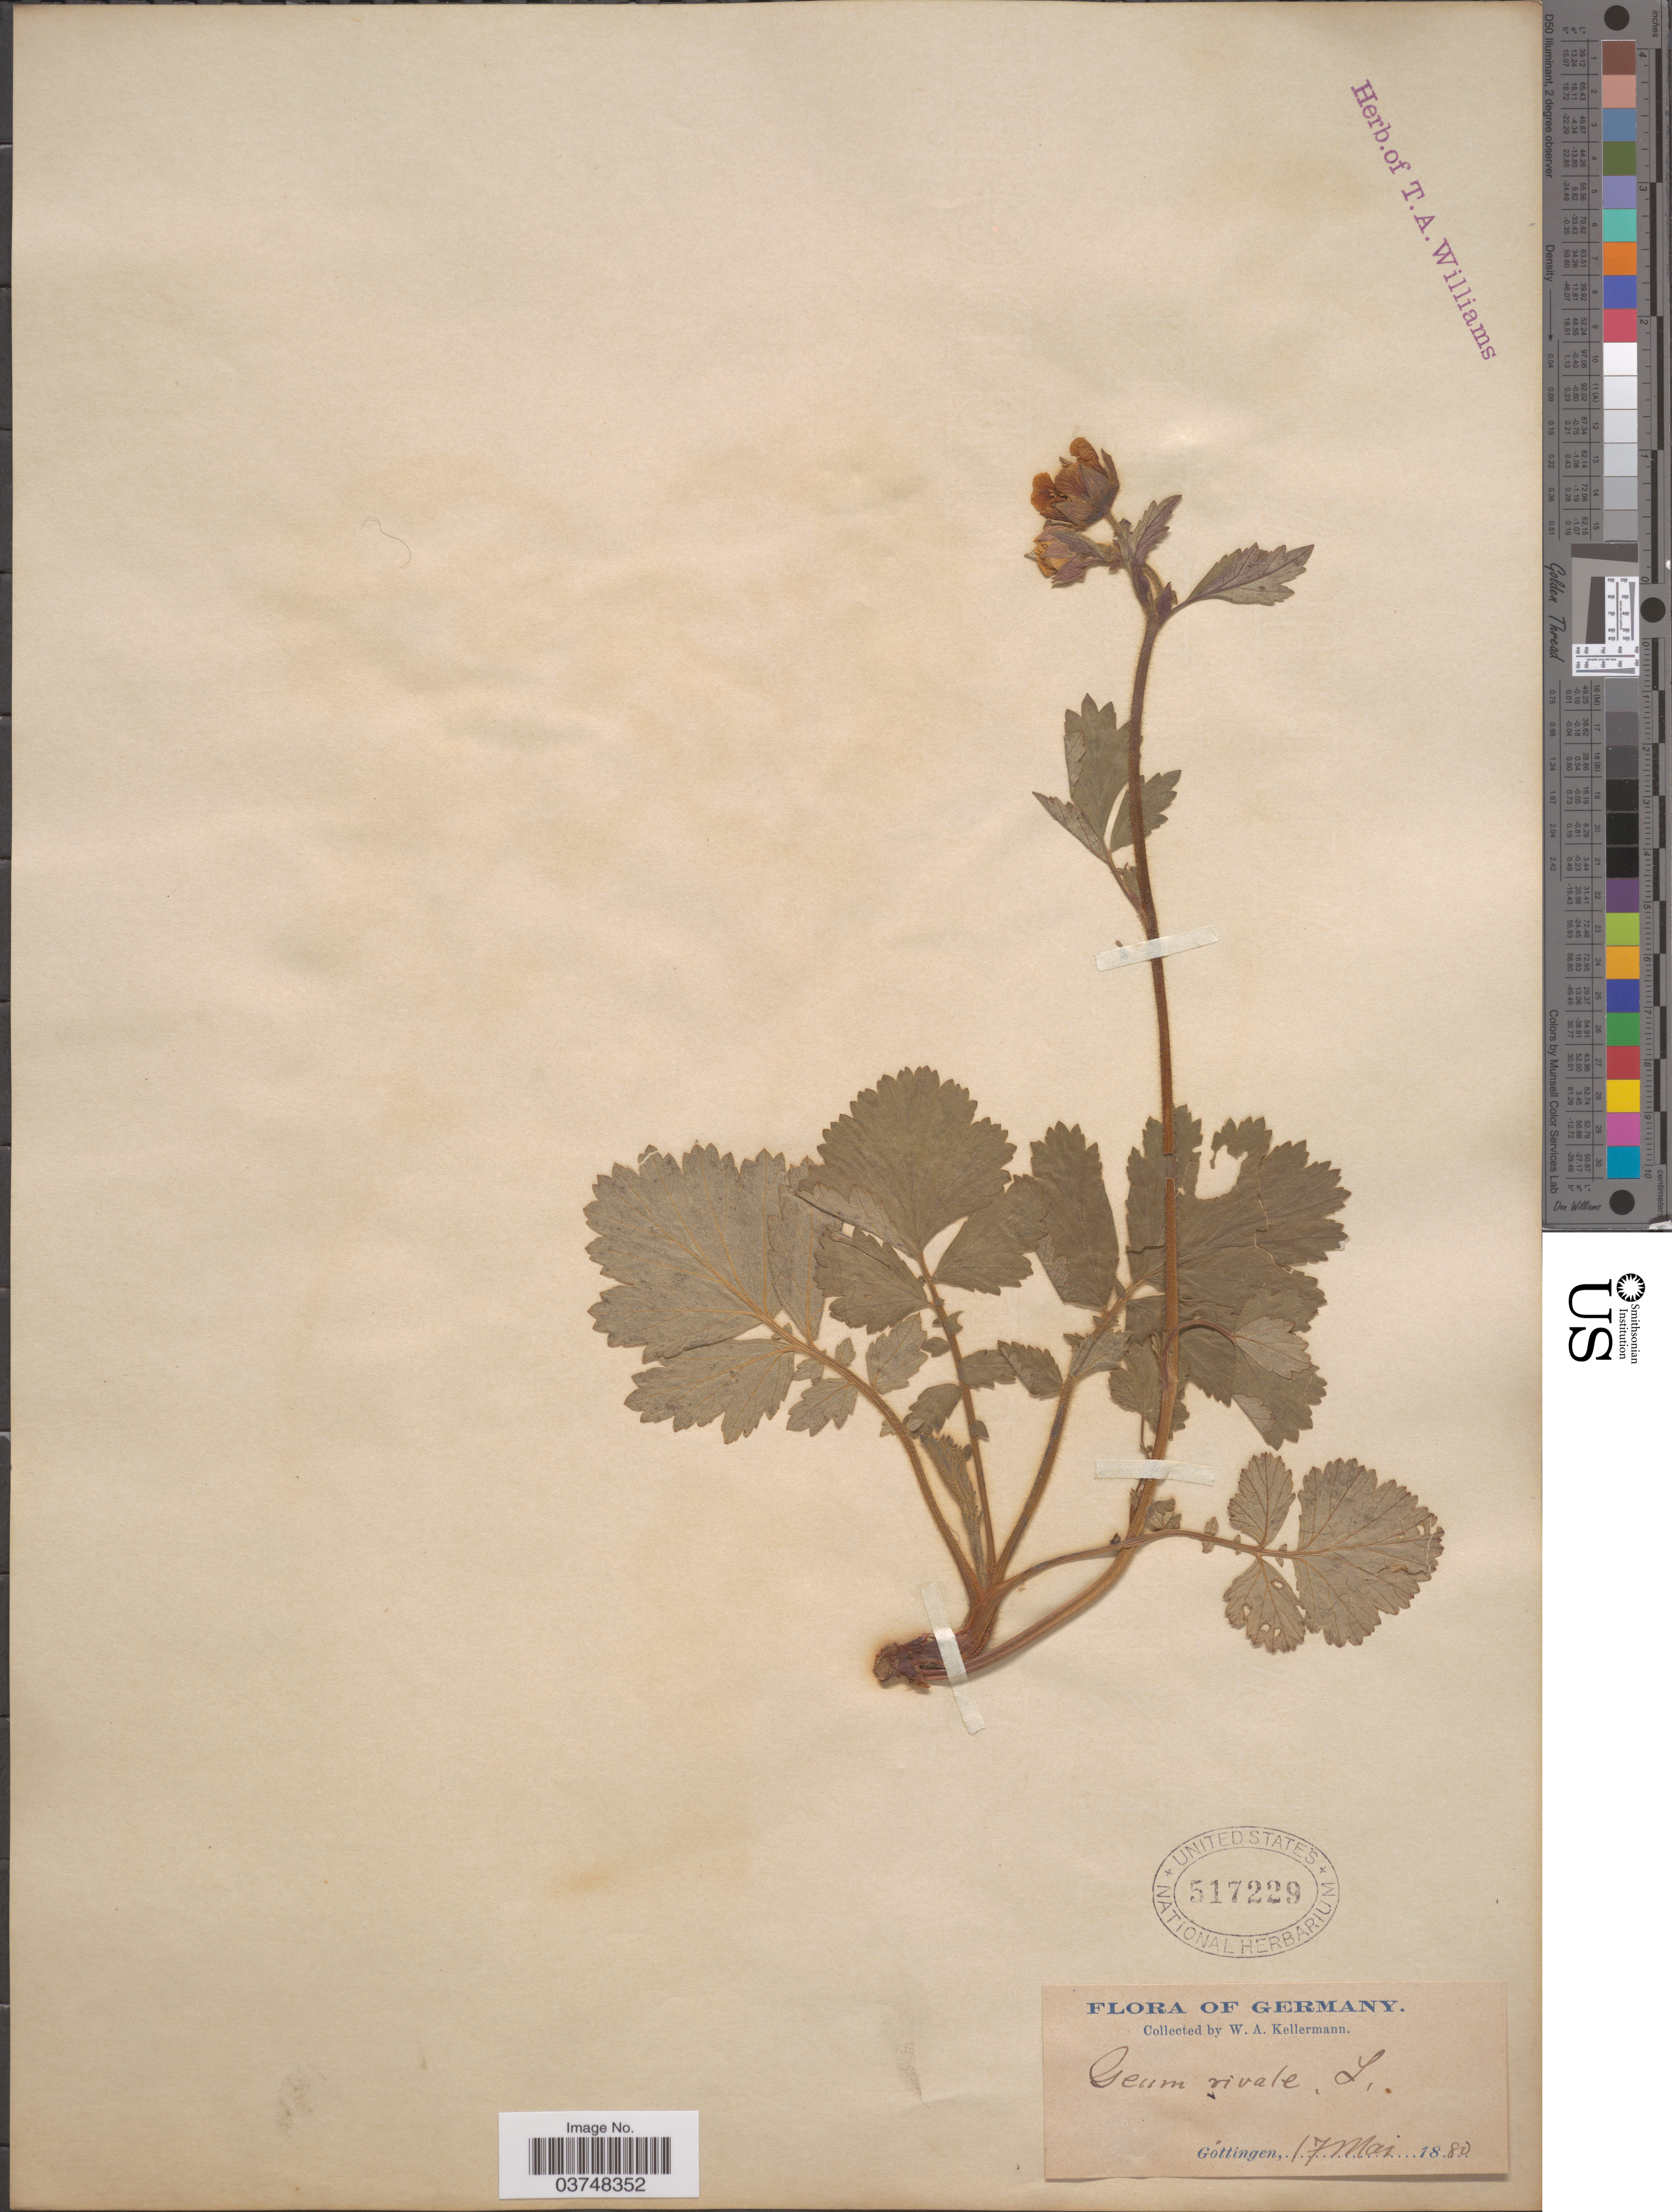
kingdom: Plantae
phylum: Tracheophyta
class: Magnoliopsida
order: Rosales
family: Rosaceae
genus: Geum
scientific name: Geum rivale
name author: L.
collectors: W. A. Kellermann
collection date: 1880-05-17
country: Germany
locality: Göttingen.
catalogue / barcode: US 517229